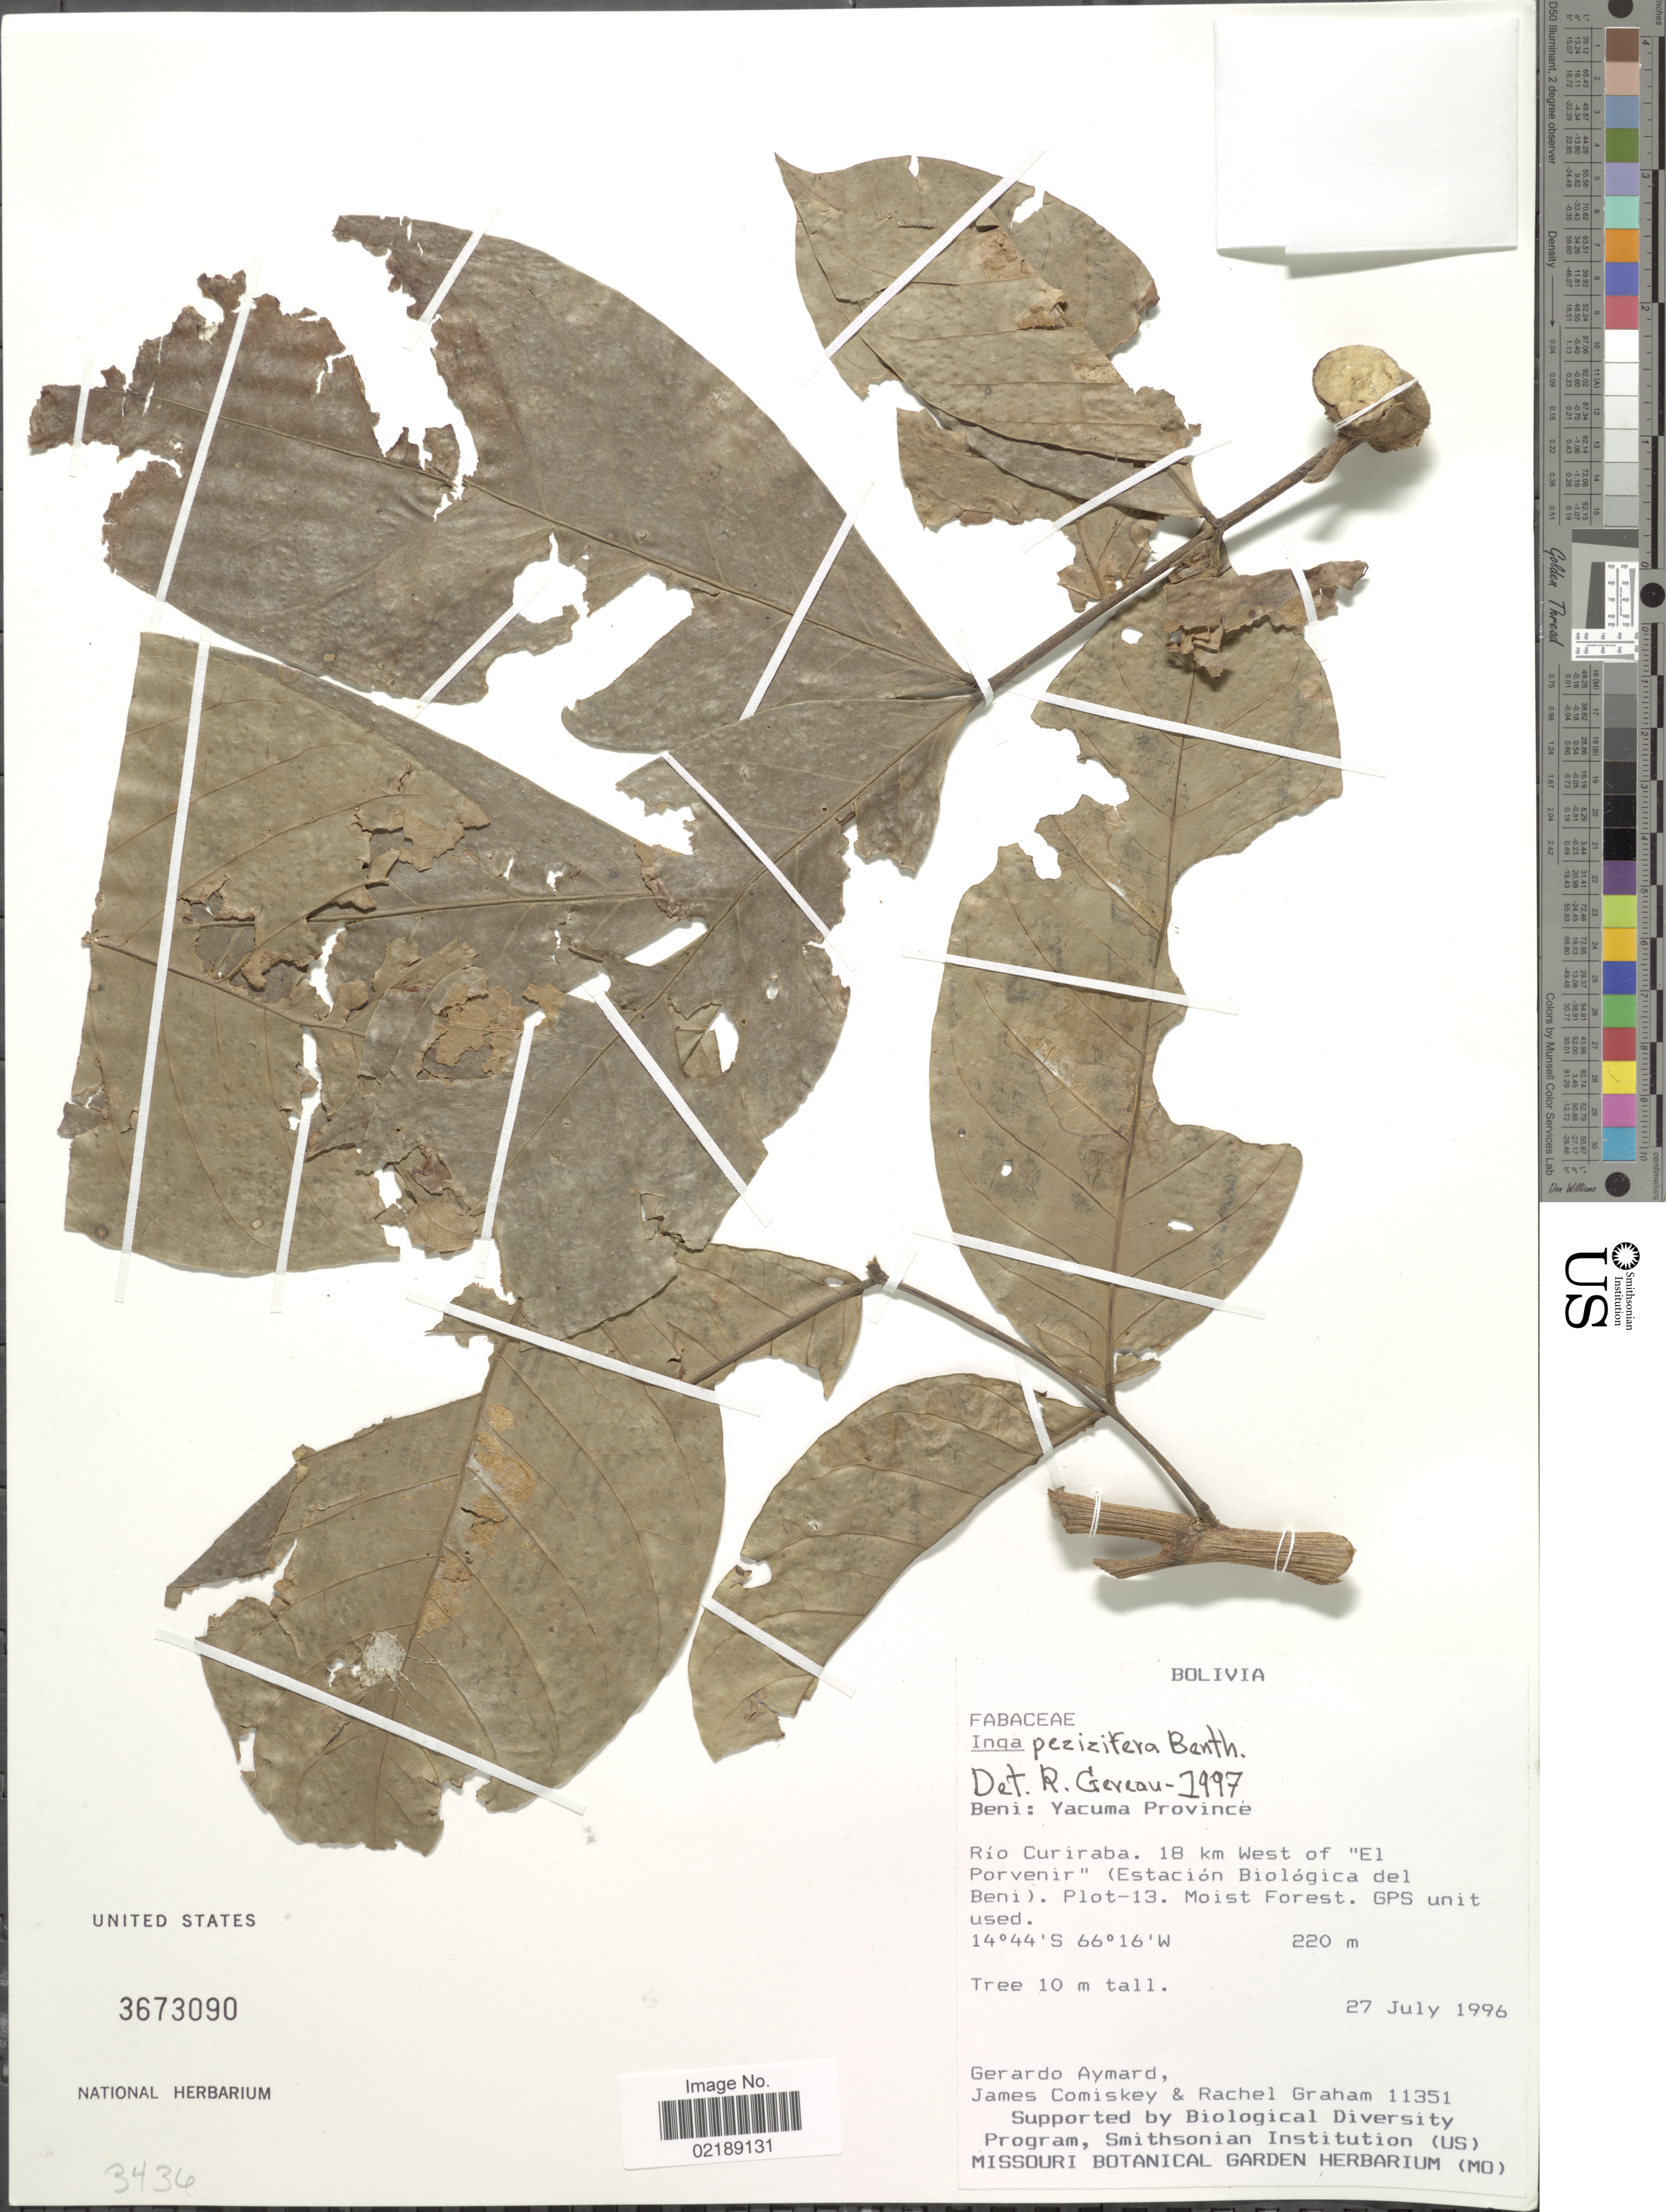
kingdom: Plantae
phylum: Tracheophyta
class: Magnoliopsida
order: Fabales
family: Fabaceae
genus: Inga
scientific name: Inga pezizifera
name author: Benth.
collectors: G. A. Aymard, J. A. Comiskey & R. Graham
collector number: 11351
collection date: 1996-07-27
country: Bolivia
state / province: Beni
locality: Yacuma Province, Rio Curiraba, 18 km west of E Porvenir (Estacion Biologica del Beni), Plot-13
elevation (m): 220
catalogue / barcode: US 3673090